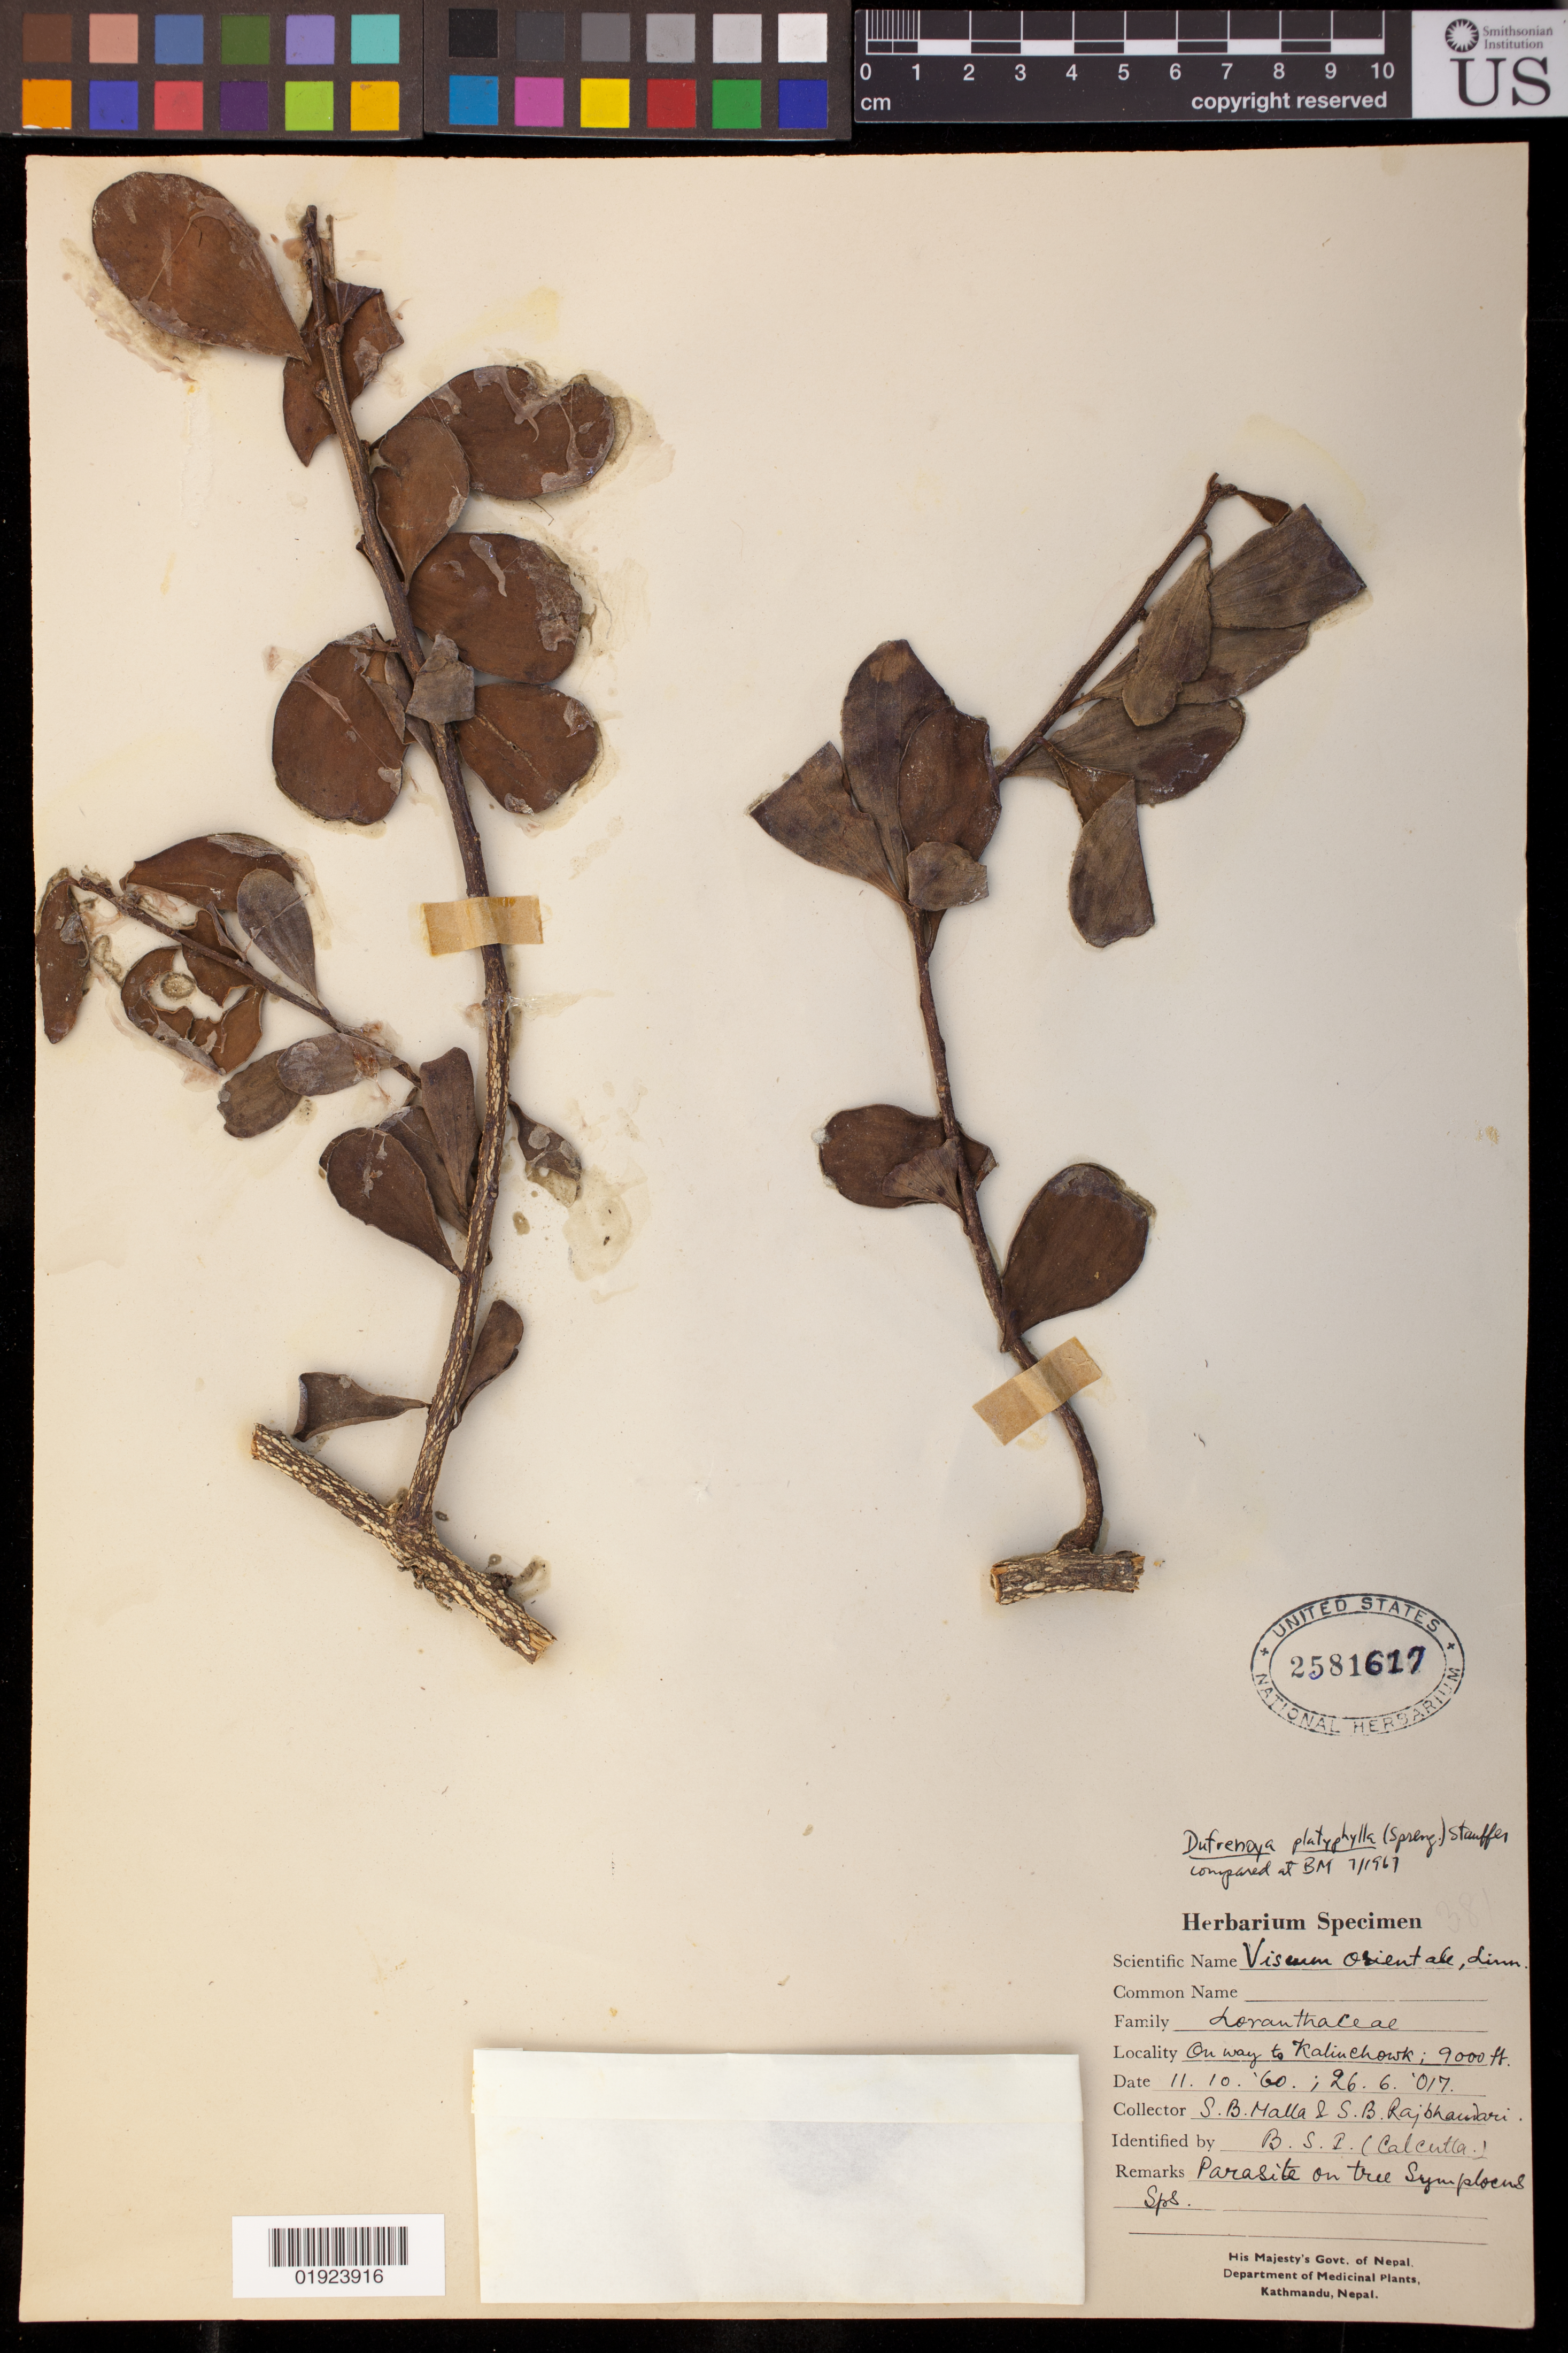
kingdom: Plantae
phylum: Tracheophyta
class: Magnoliopsida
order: Santalales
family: Amphorogynaceae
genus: Dufrenoya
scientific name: Dufrenoya platyphylla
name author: (C.K. Spreng.) Stauffer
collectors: S. Malla & S. Rajbhaudari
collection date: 1960-10-11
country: Nepal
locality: on way to Kalinchowk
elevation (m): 2743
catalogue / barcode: US 2581617